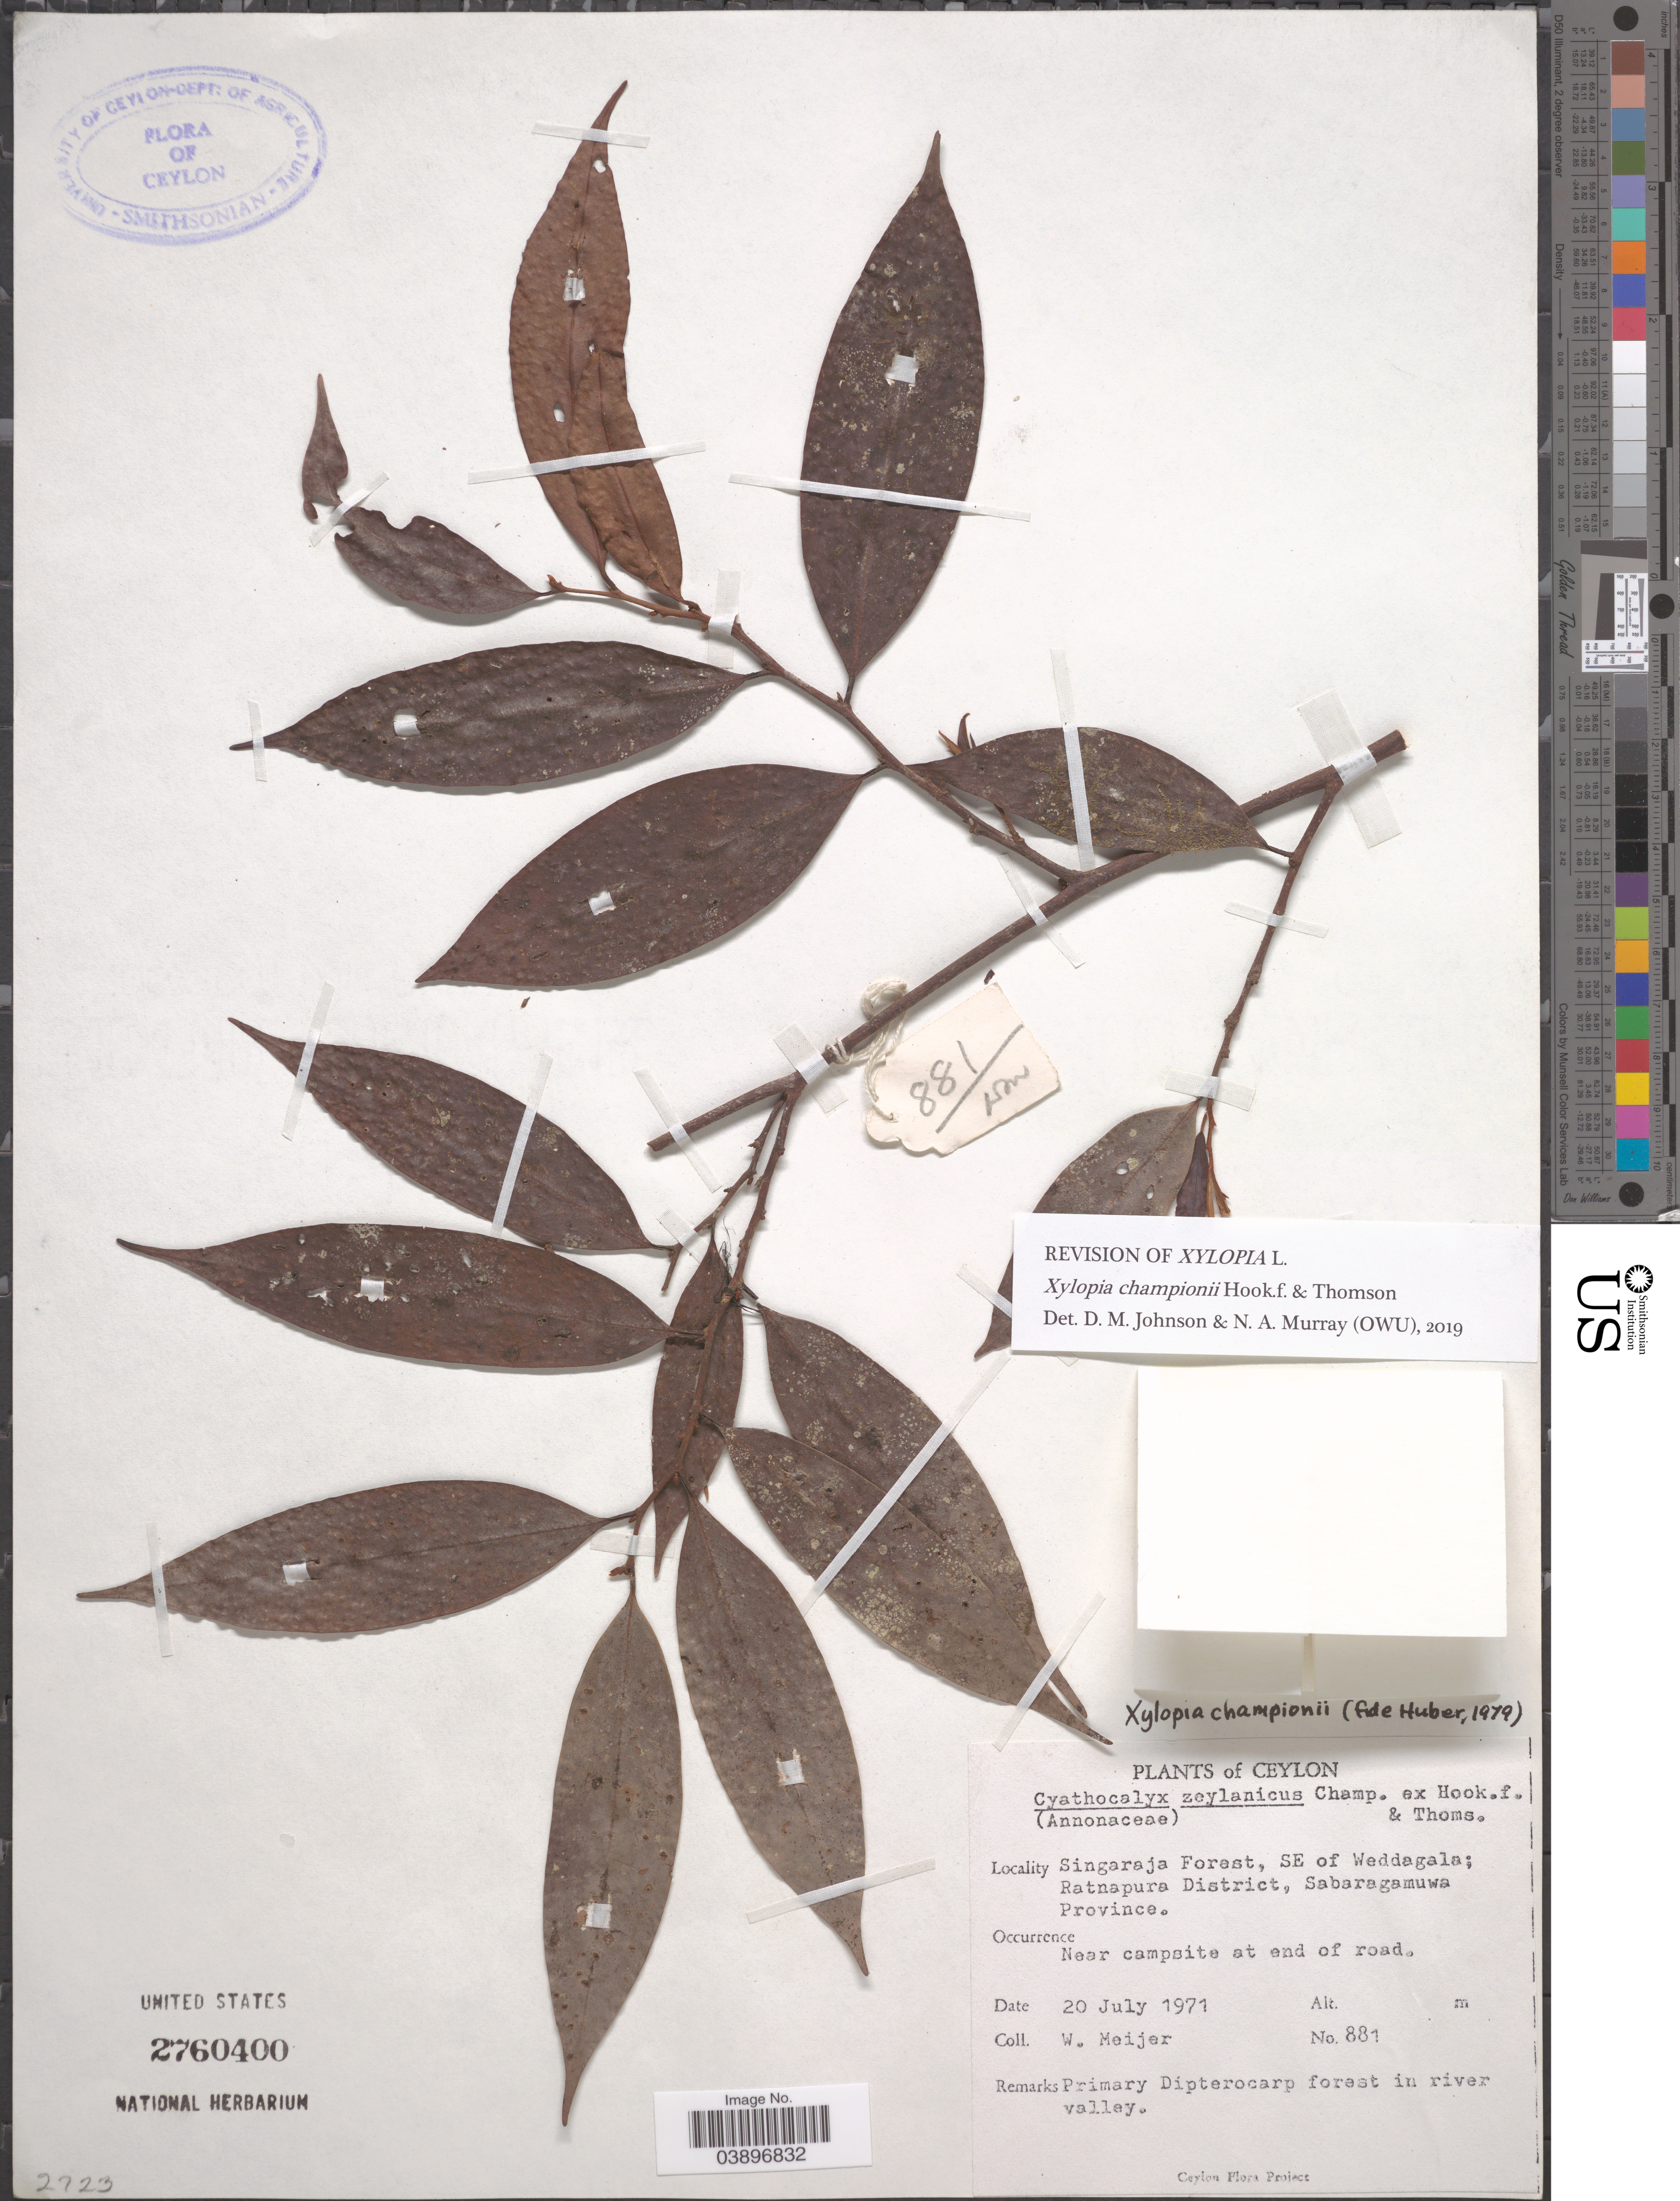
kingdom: Plantae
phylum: Tracheophyta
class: Magnoliopsida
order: Magnoliales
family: Annonaceae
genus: Xylopia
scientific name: Xylopia championii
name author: Hook. f. & Thomson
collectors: W. Meijer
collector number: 881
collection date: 1971-07-20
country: Sri Lanka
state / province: Sabaragamuwa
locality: Ceylon. Singaraja Forest, SE of Weddagala; Ratnapura District.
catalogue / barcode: US 2760400